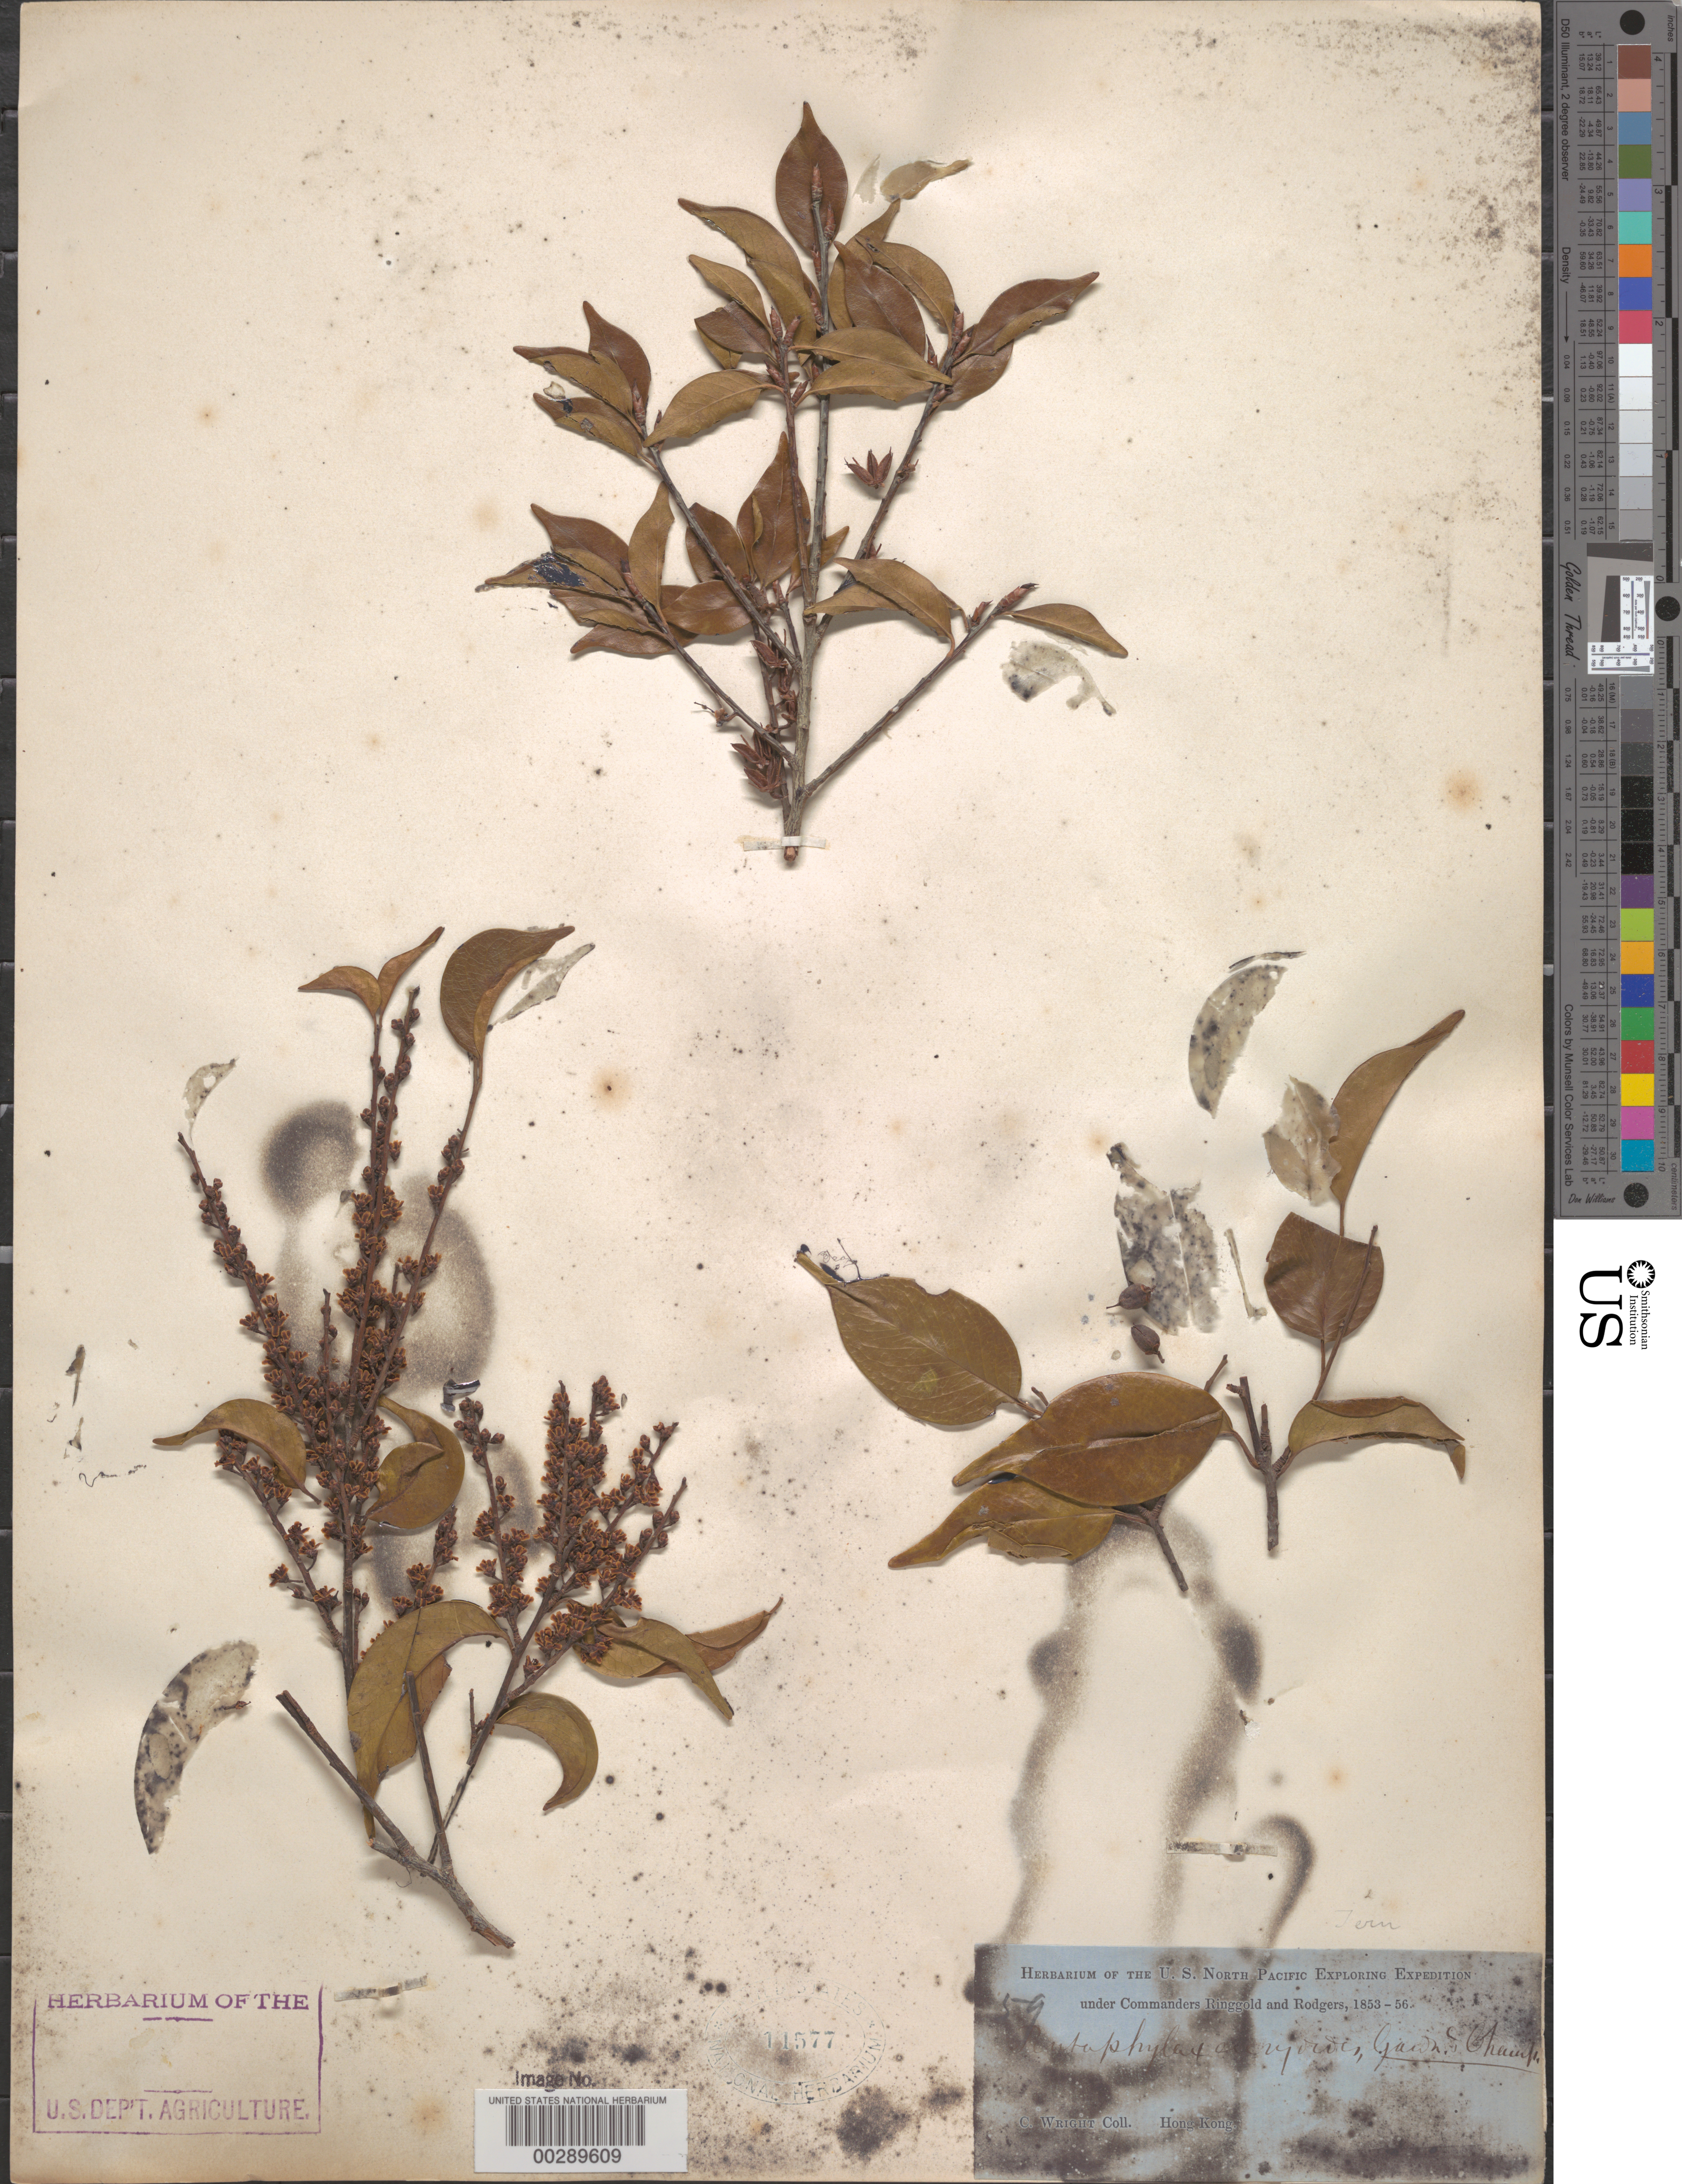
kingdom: Plantae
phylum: Tracheophyta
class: Magnoliopsida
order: Ericales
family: Pentaphylacaceae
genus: Pentaphylax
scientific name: Pentaphylax euryoides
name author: Gardner & Champ.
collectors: C. Wright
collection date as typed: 1853 to -- -- 1856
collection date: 1853/1856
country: China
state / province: Hong Kong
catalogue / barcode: US 11577